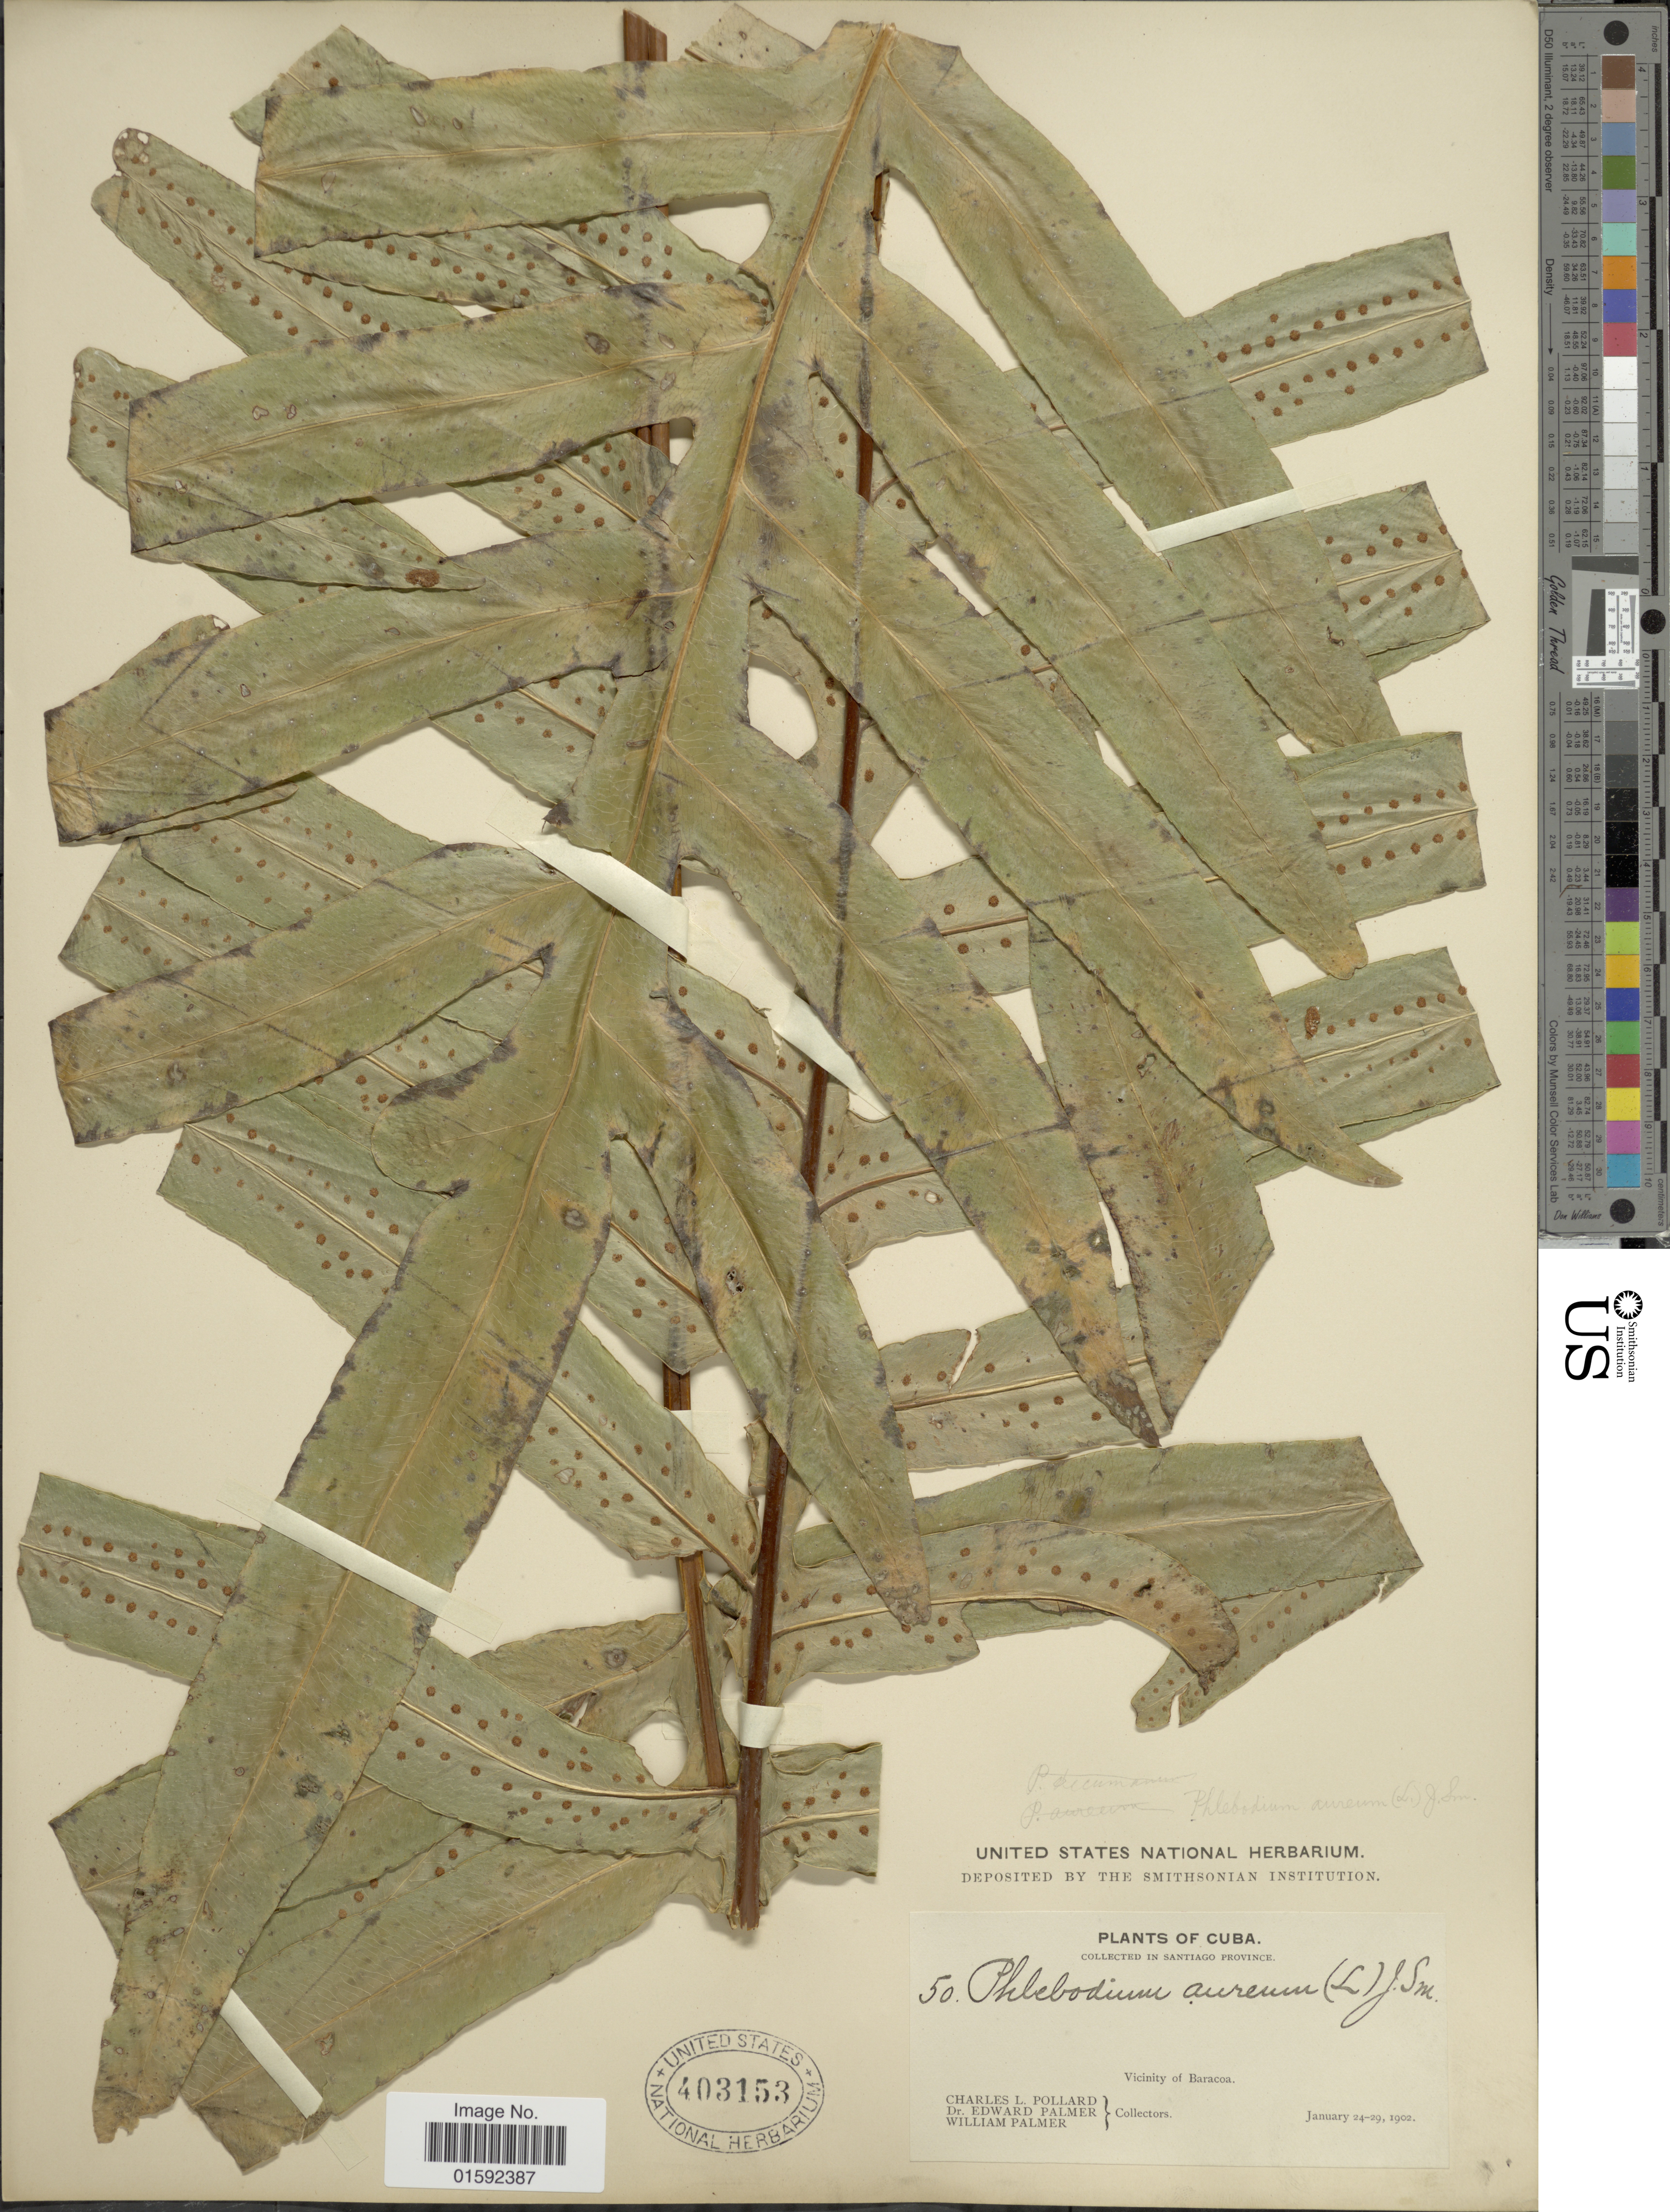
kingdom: Plantae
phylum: Tracheophyta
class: Polypodiopsida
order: Polypodiales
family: Polypodiaceae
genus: Phlebodium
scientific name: Phlebodium aureum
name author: (L.) J. Sm.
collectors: C. L. Pollard, E. Palmer & W. Palmer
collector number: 50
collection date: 1902-01-24/1902-01-29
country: Cuba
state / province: Santiago de Cuba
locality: Cuba, in Santiago Province, vicinity of Baracoa.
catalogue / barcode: US 403153